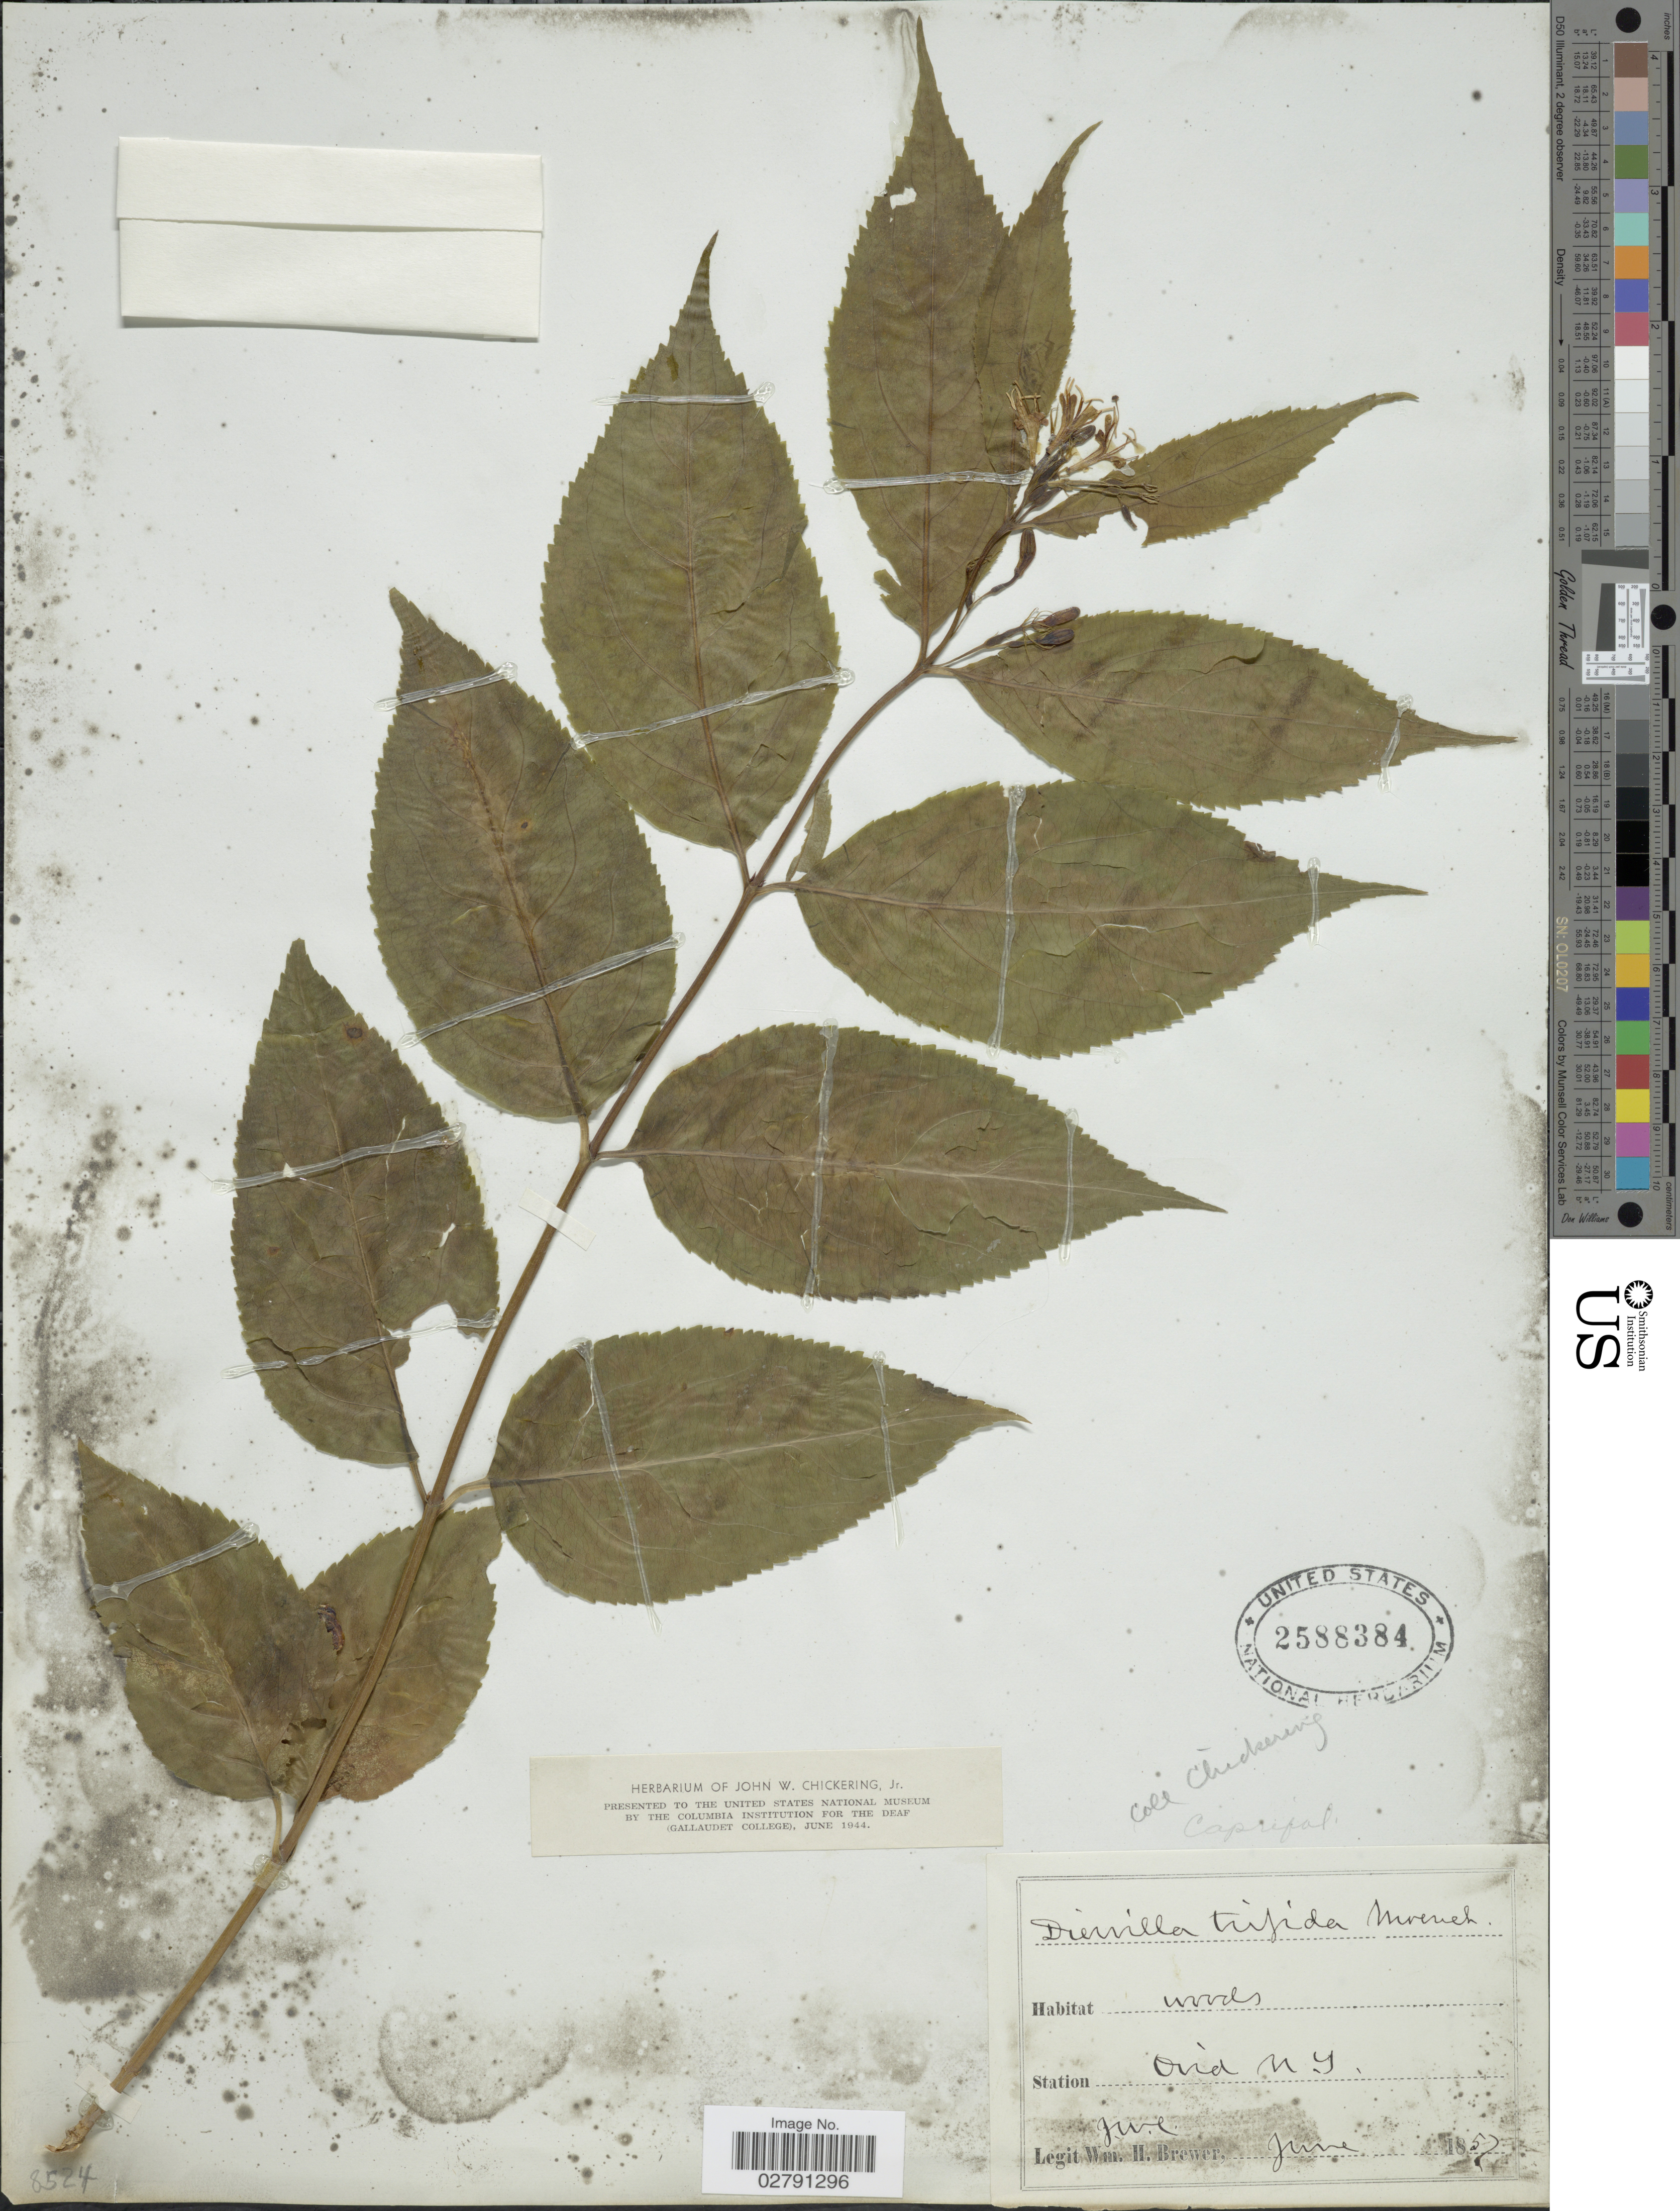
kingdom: Plantae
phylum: Tracheophyta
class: Magnoliopsida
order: Dipsacales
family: Caprifoliaceae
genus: Diervilla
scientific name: Diervilla trifida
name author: Moench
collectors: J. W. Chickering Jr. & W. H. Brewer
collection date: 1857-06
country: United States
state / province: New York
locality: Ovid.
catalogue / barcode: US 2588384